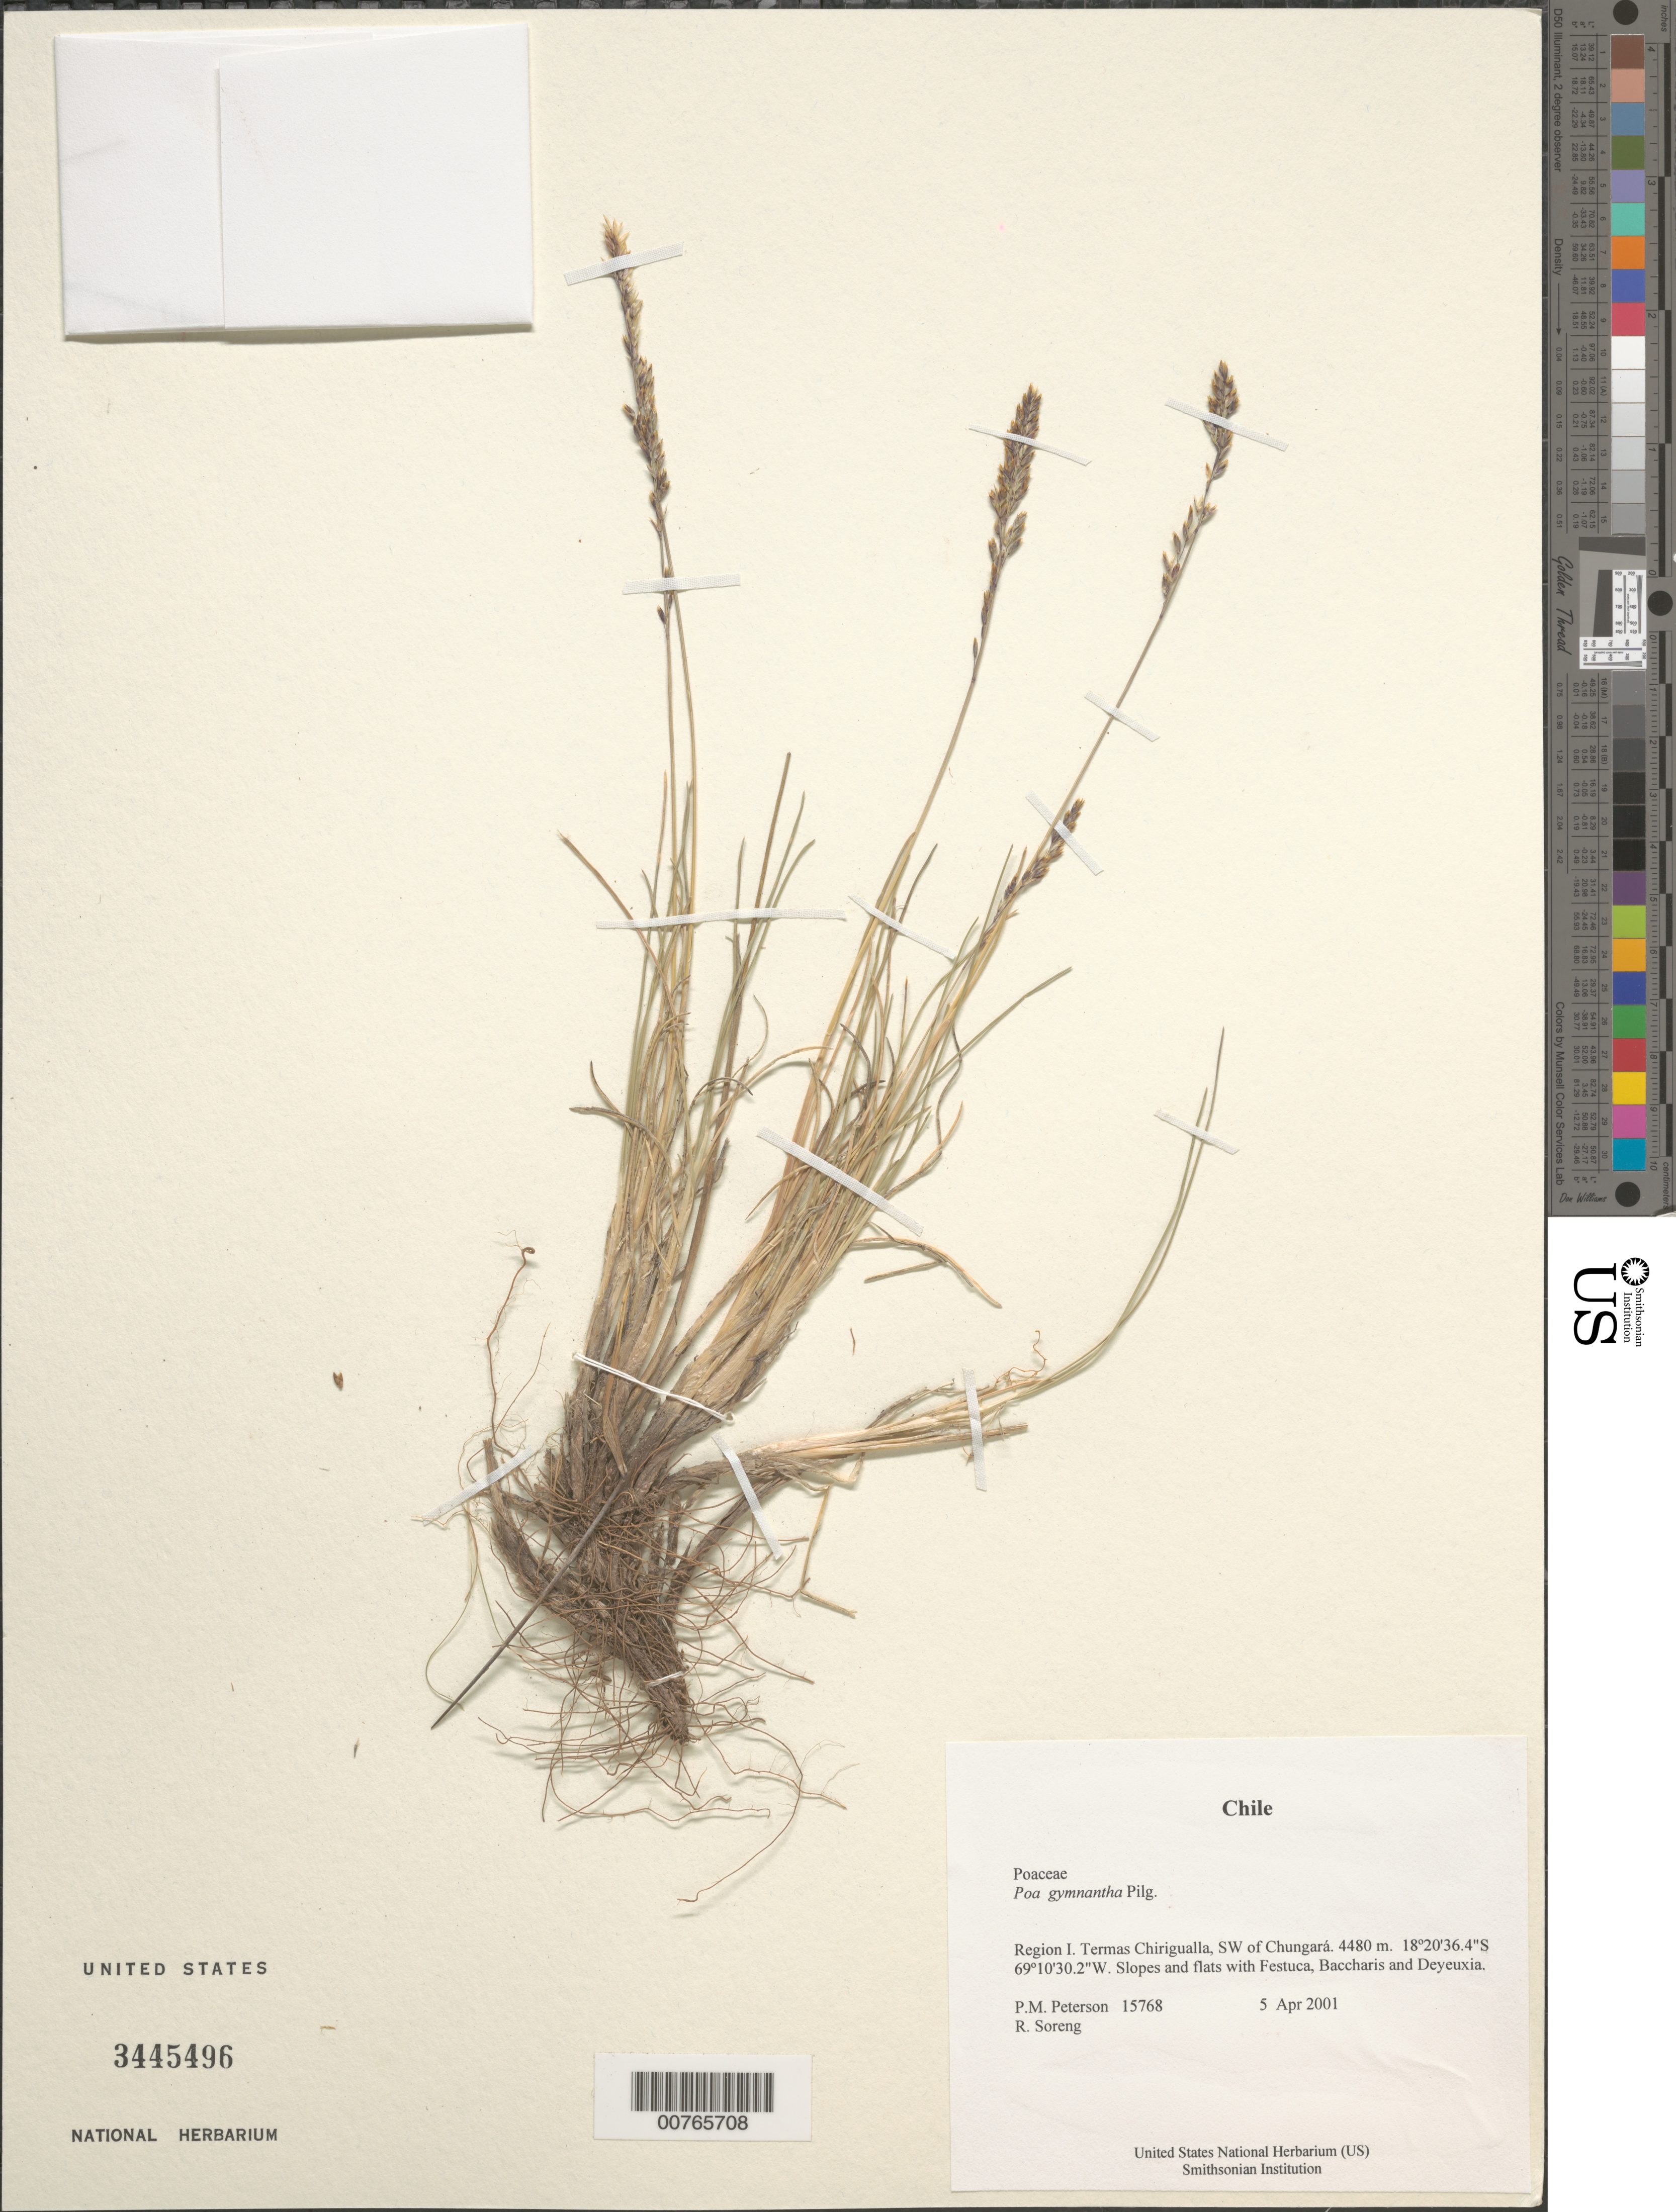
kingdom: Plantae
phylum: Tracheophyta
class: Liliopsida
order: Poales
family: Poaceae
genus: Poa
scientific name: Poa gymnantha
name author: Pilg.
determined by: Soreng, Robert J., Research Associate (BOT), Smithsonian Institution - National Museum of Natural History (UNITED STATES)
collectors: P. M. Peterson & R. J. Soreng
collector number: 15768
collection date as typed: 05 Apr 2001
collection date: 2001-04-05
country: Chile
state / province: Tarapacá (I)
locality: Termas Chirigualla, SW of Chungará.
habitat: Slopes and flats with Festuca, Baccharis and Deyeuxia.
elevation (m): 4480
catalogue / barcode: US 3445496